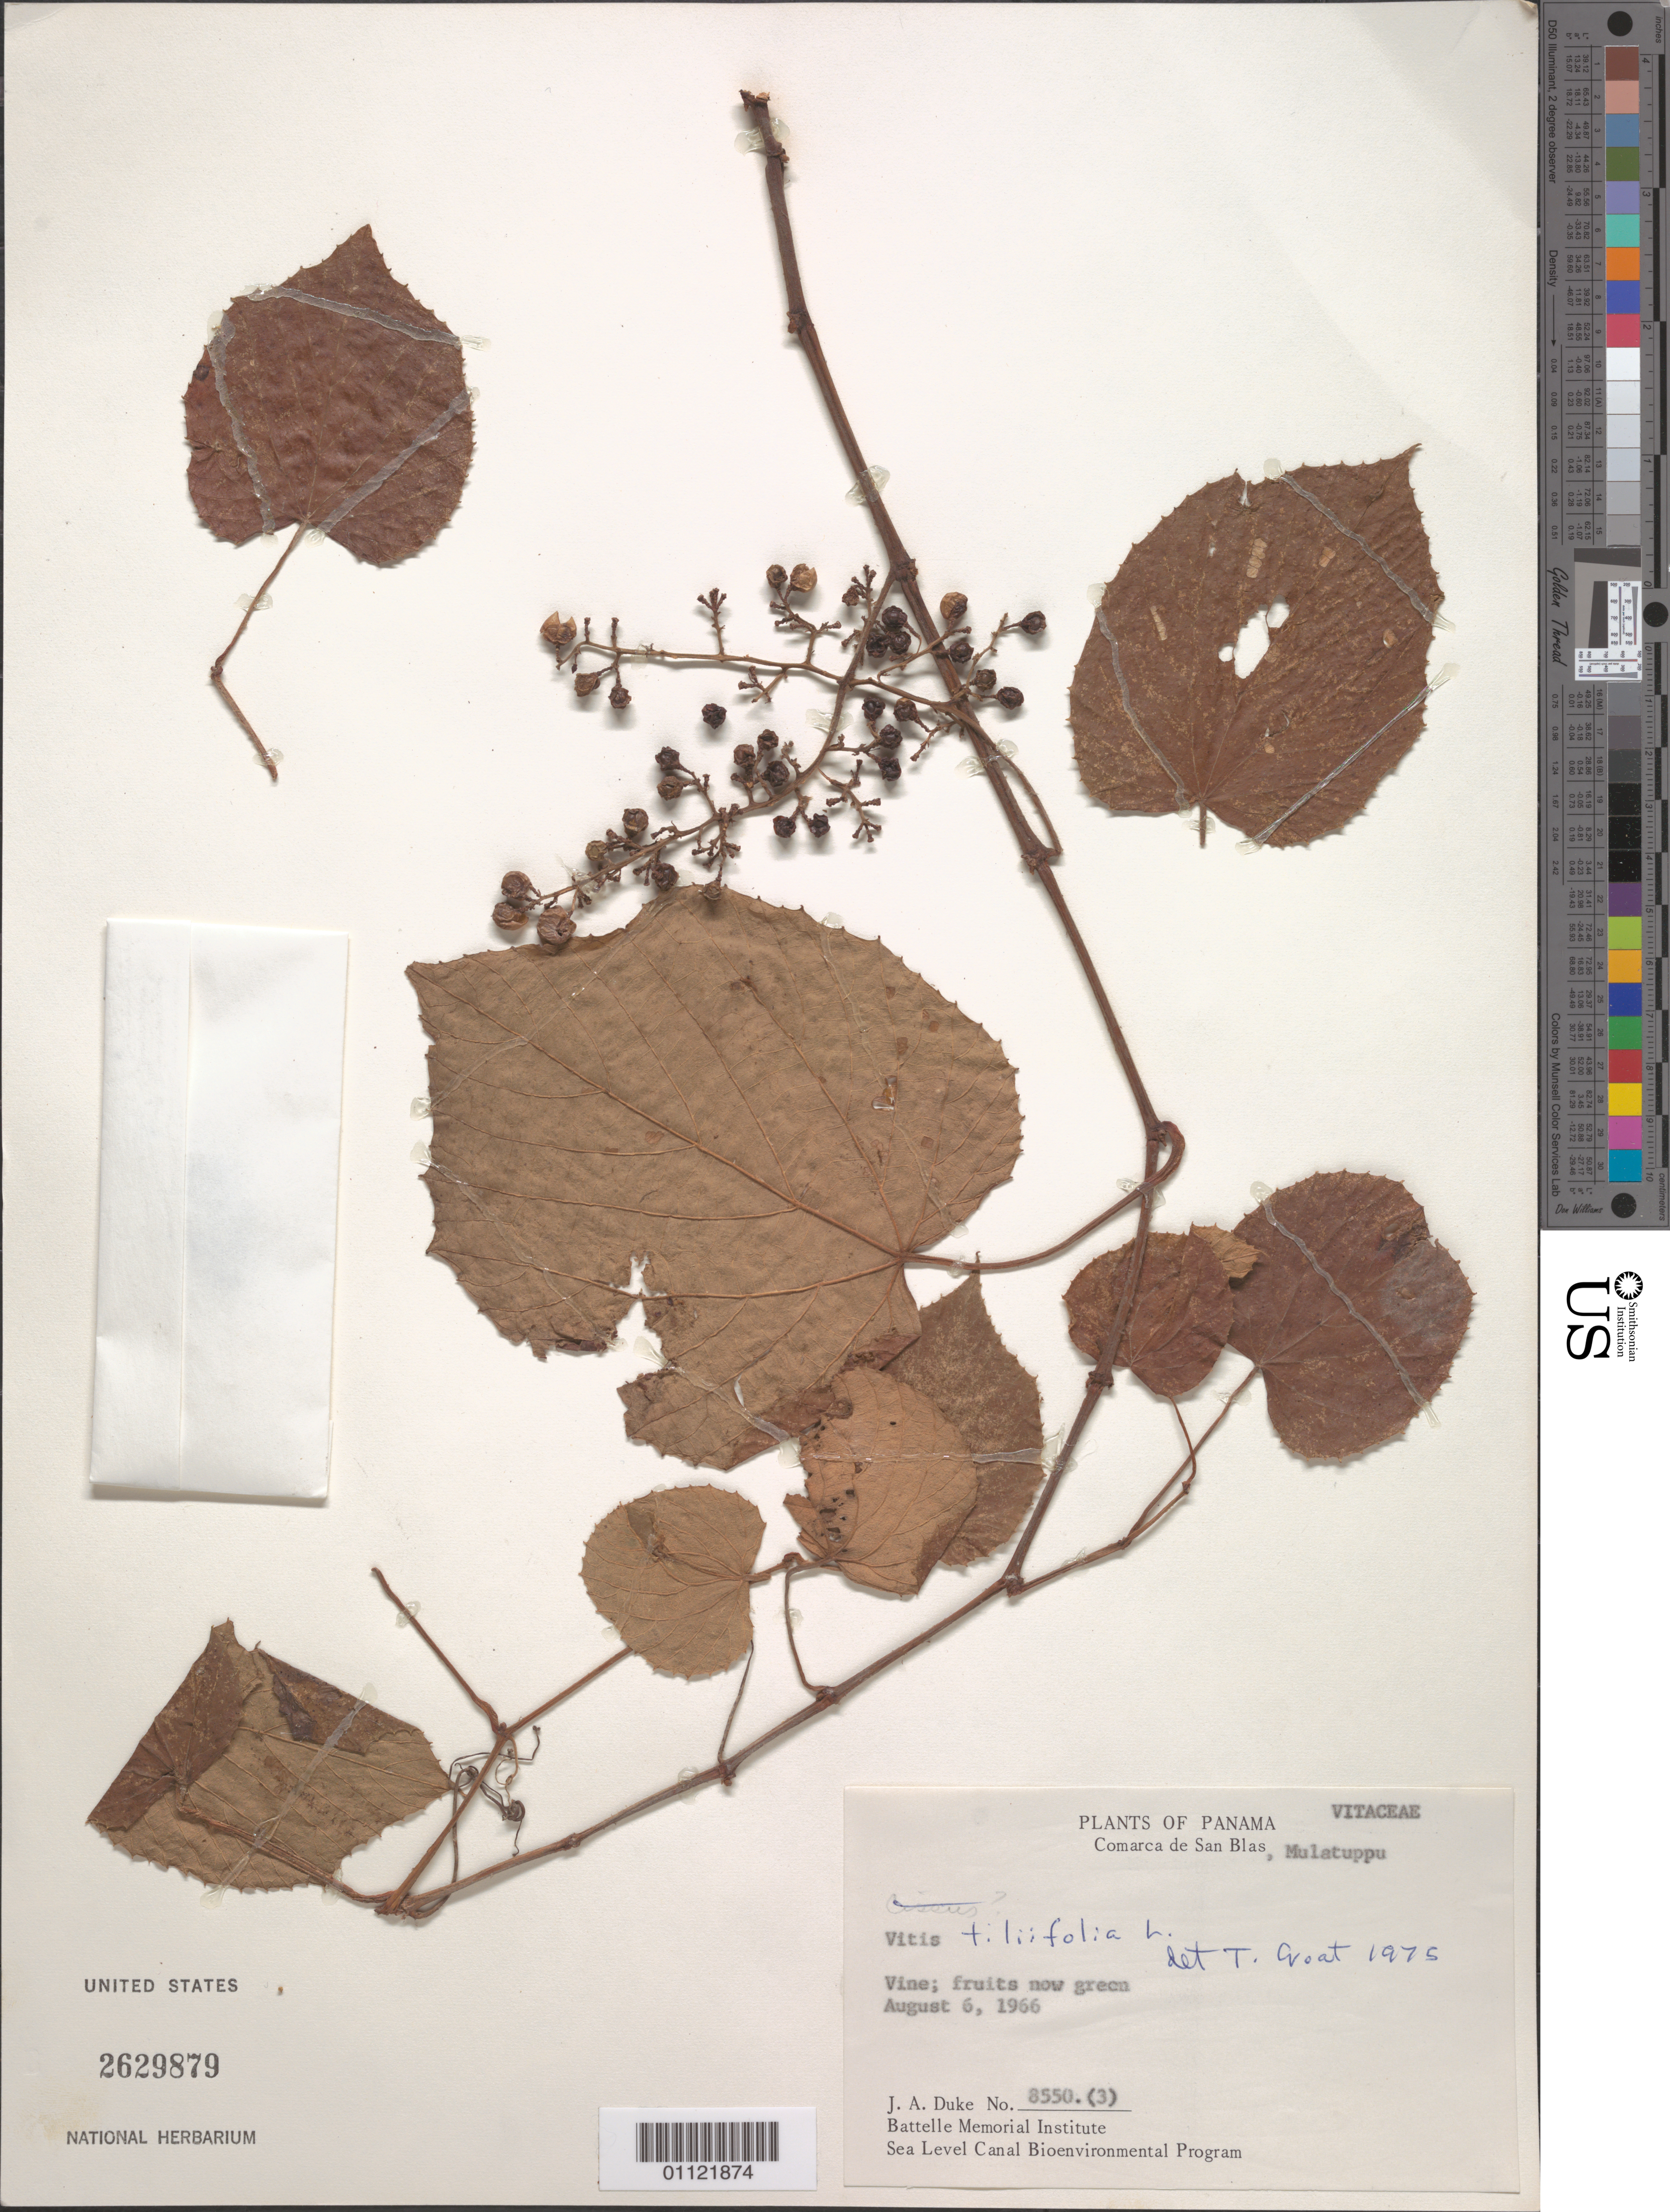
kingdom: Plantae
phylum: Tracheophyta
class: Magnoliopsida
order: Vitales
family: Vitaceae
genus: Vitis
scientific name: Vitis tiliifolia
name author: Humb. & Bonpl. ex Schult.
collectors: J. A. Duke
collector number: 8550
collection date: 1966-08-06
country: Panama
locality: Coarca de San Blas, Mulatuppu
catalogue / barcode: US 2629879